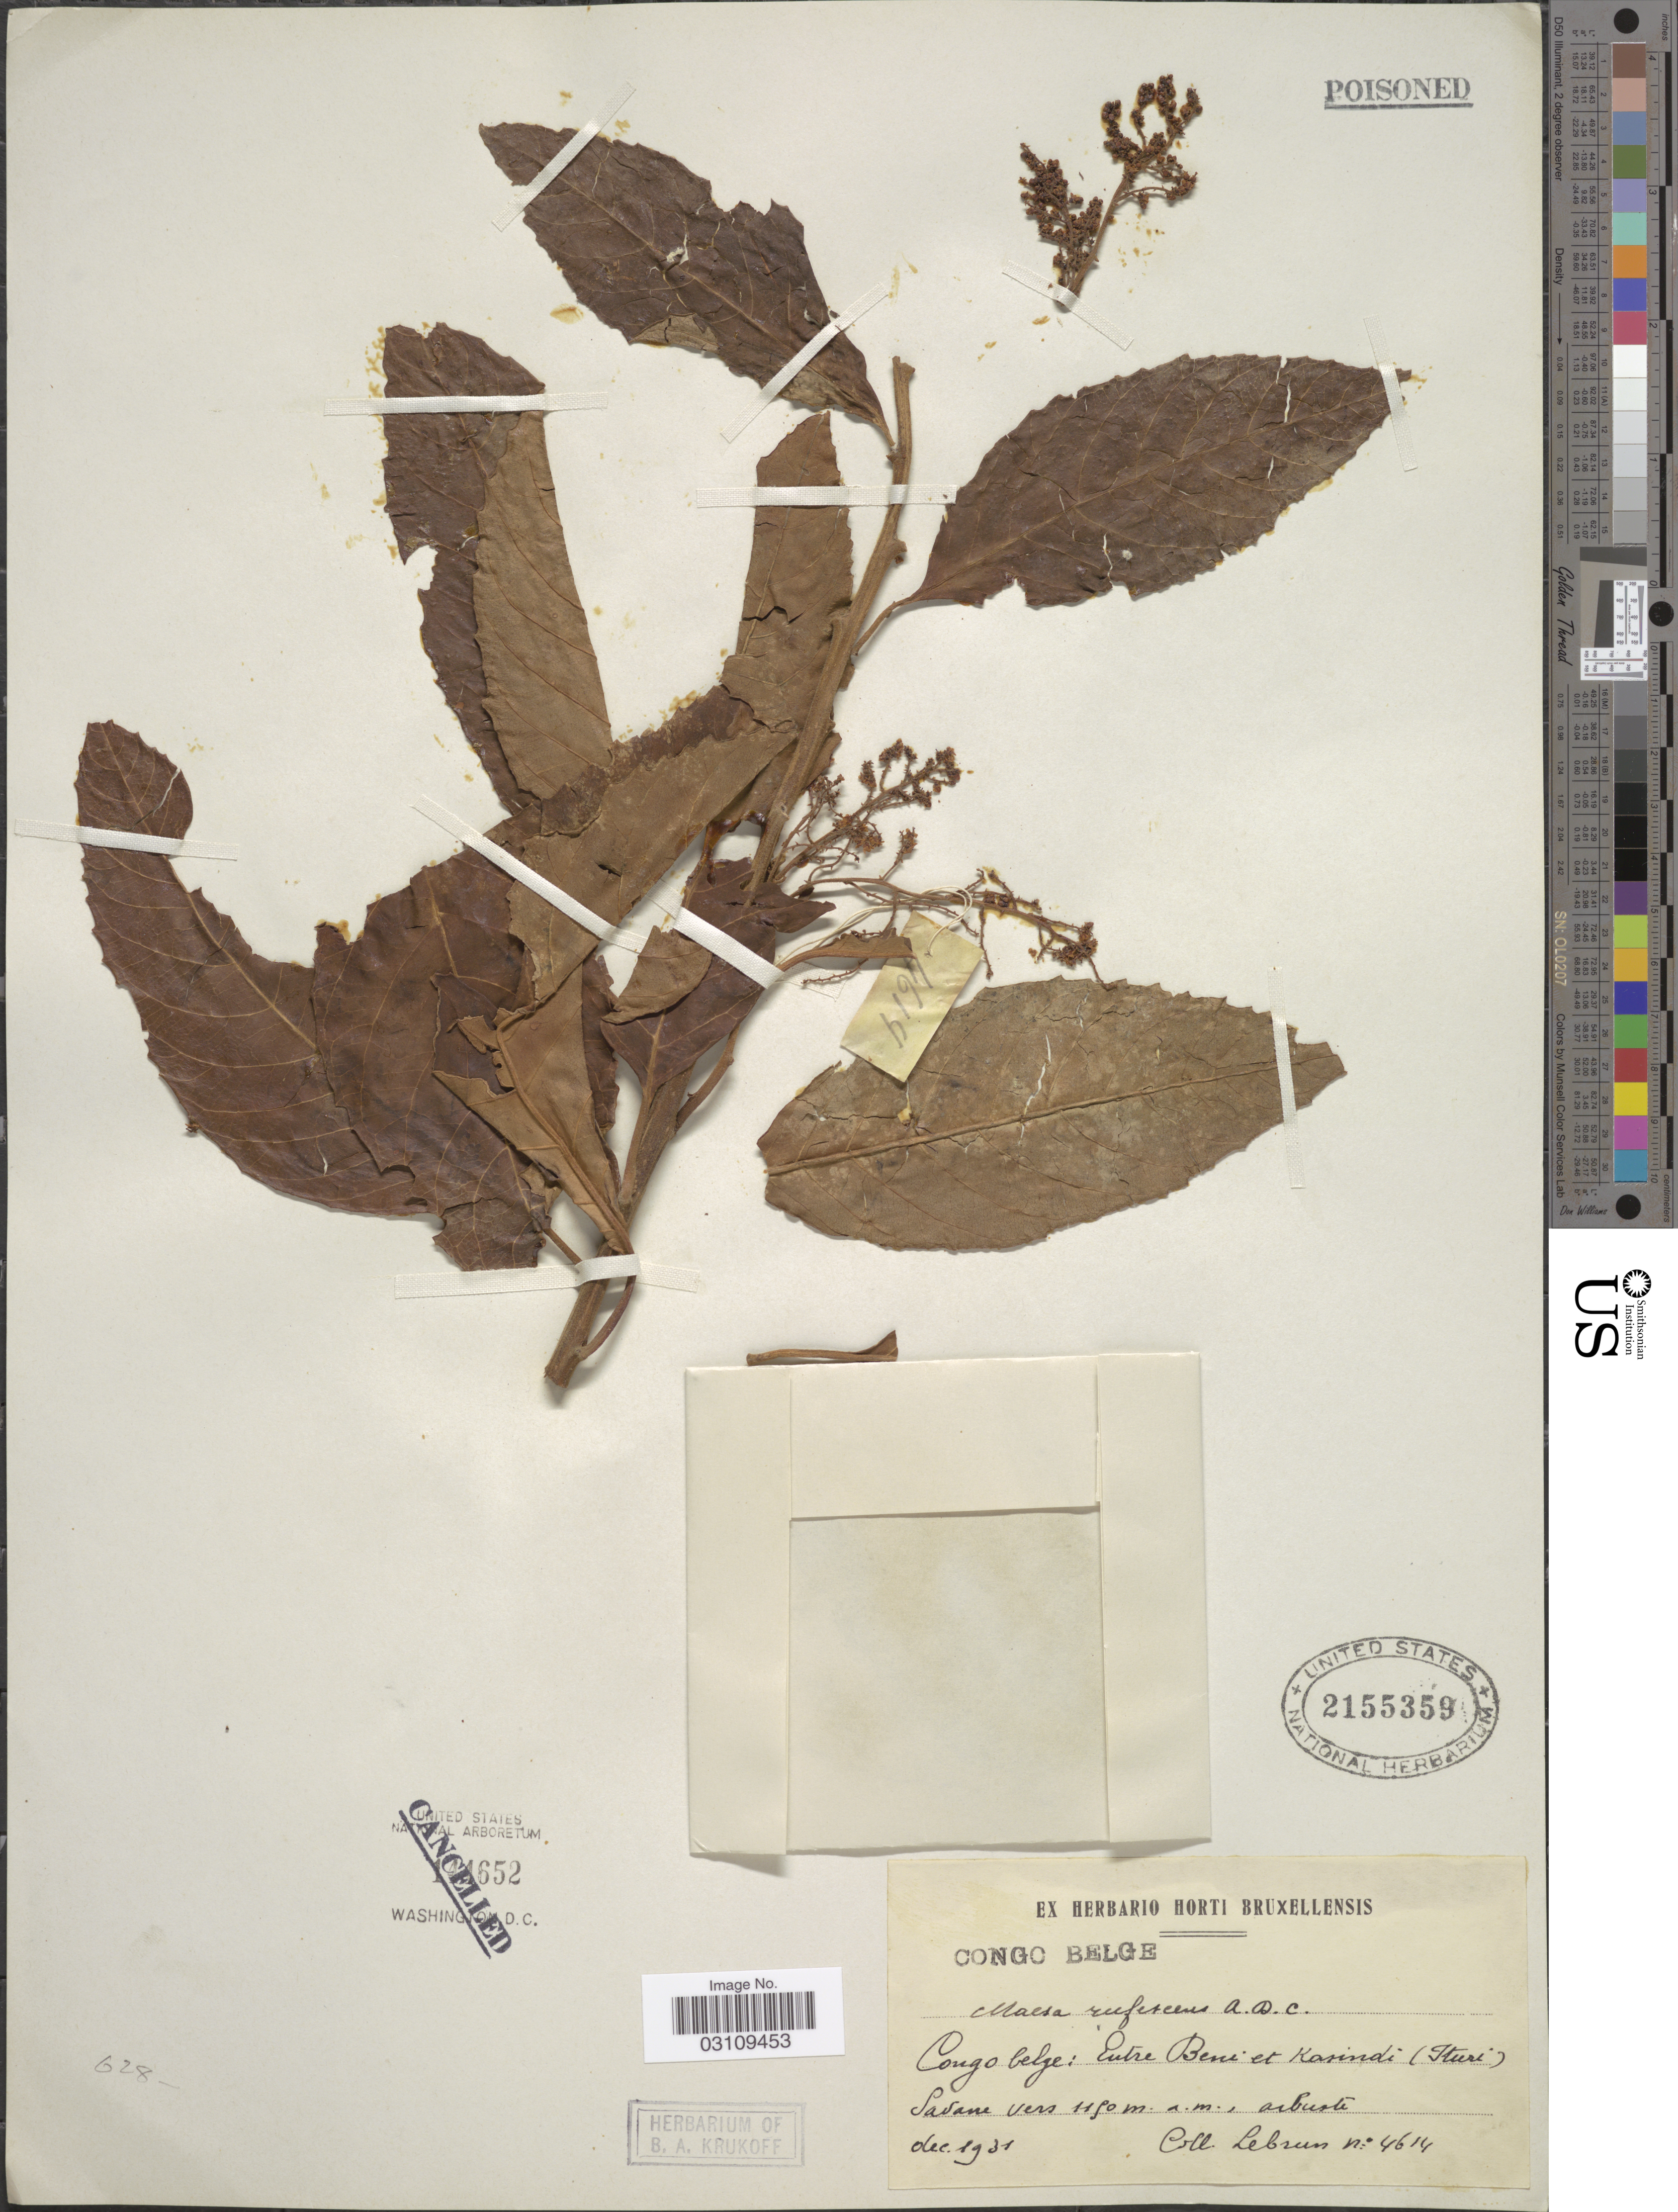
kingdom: Plantae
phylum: Tracheophyta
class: Magnoliopsida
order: Ericales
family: Primulaceae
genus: Maesa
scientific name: Maesa rufescens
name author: A. DC.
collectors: J.A. Lebrun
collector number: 4614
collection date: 1931-12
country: Congo, Democratic Republic of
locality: Congo Belge: Entre Beni et Kasindi (Ituri).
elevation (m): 1150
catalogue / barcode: US 2155359